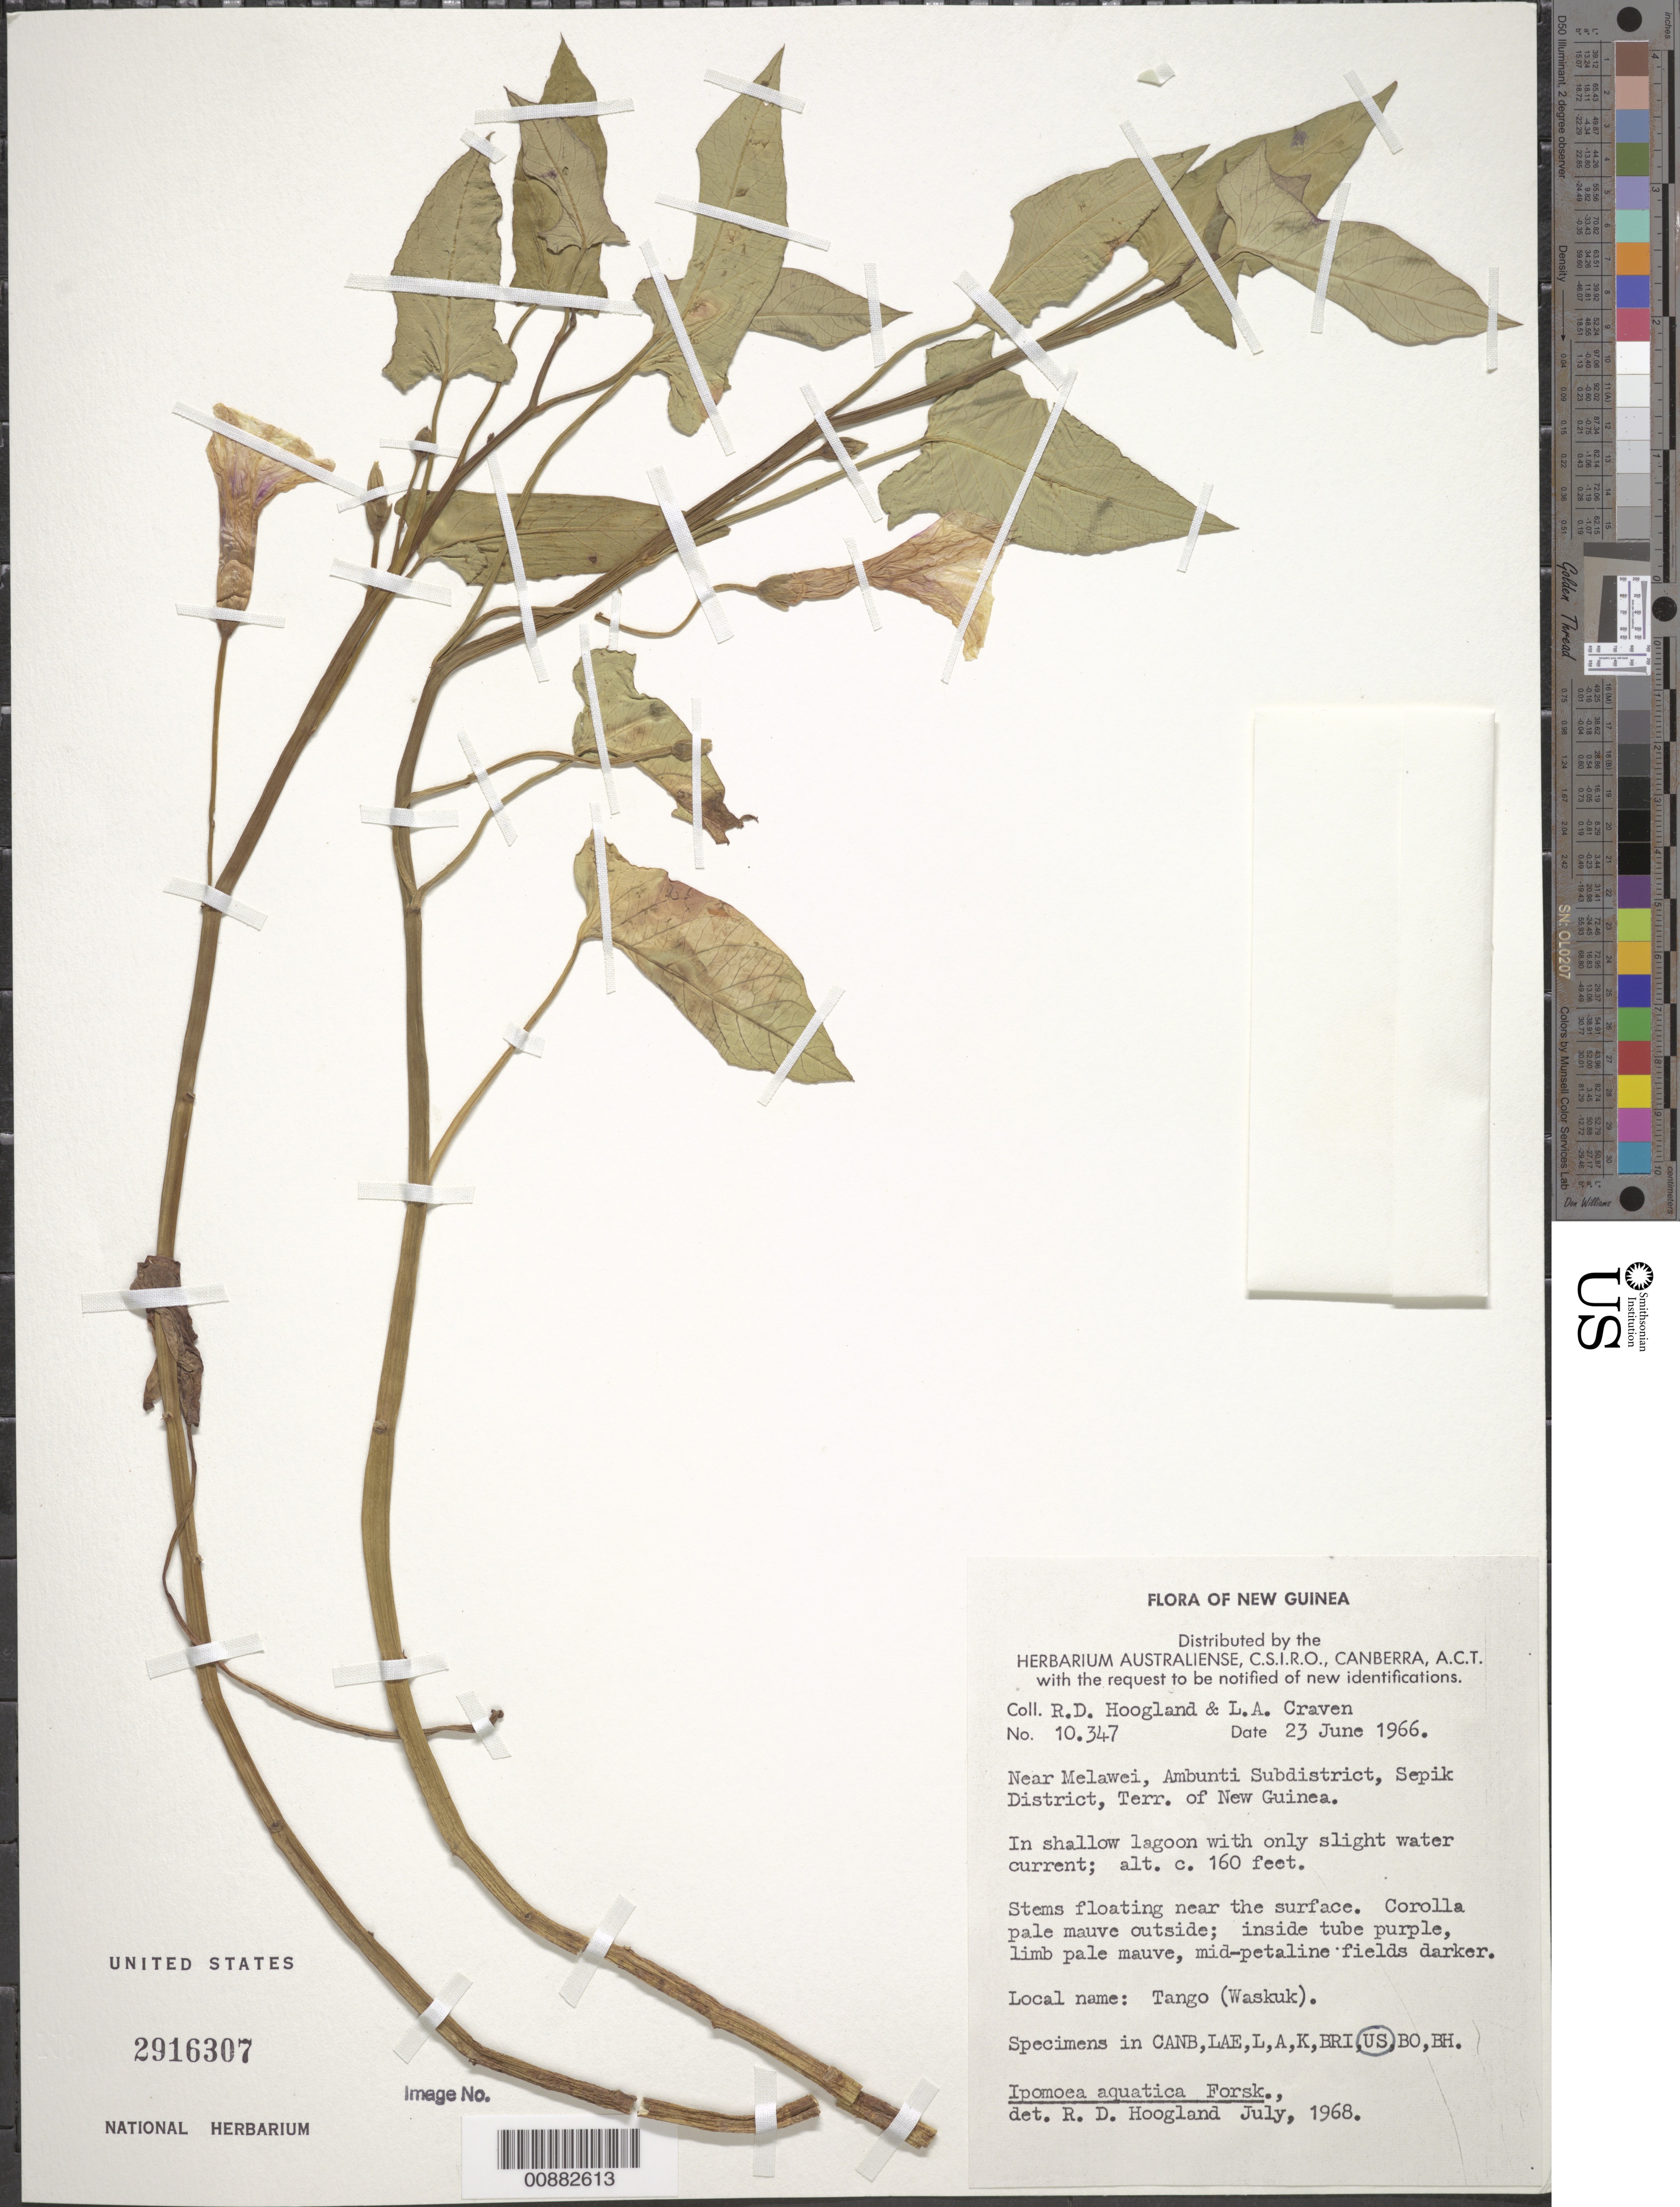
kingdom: Plantae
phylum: Tracheophyta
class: Magnoliopsida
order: Solanales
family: Convolvulaceae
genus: Ipomoea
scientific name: Ipomoea aquatica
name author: Forssk.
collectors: R. D. Hoogland & L. A. Craven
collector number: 10347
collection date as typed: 23 Jun 1966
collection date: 1966-06-23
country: Papua New Guinea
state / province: East Sepik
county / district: Ambunti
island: New Guinea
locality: Near Melaweim Ambunti Subdistrict, Sepik District, Terr. Of New Guinea.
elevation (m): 49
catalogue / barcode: US 2916307